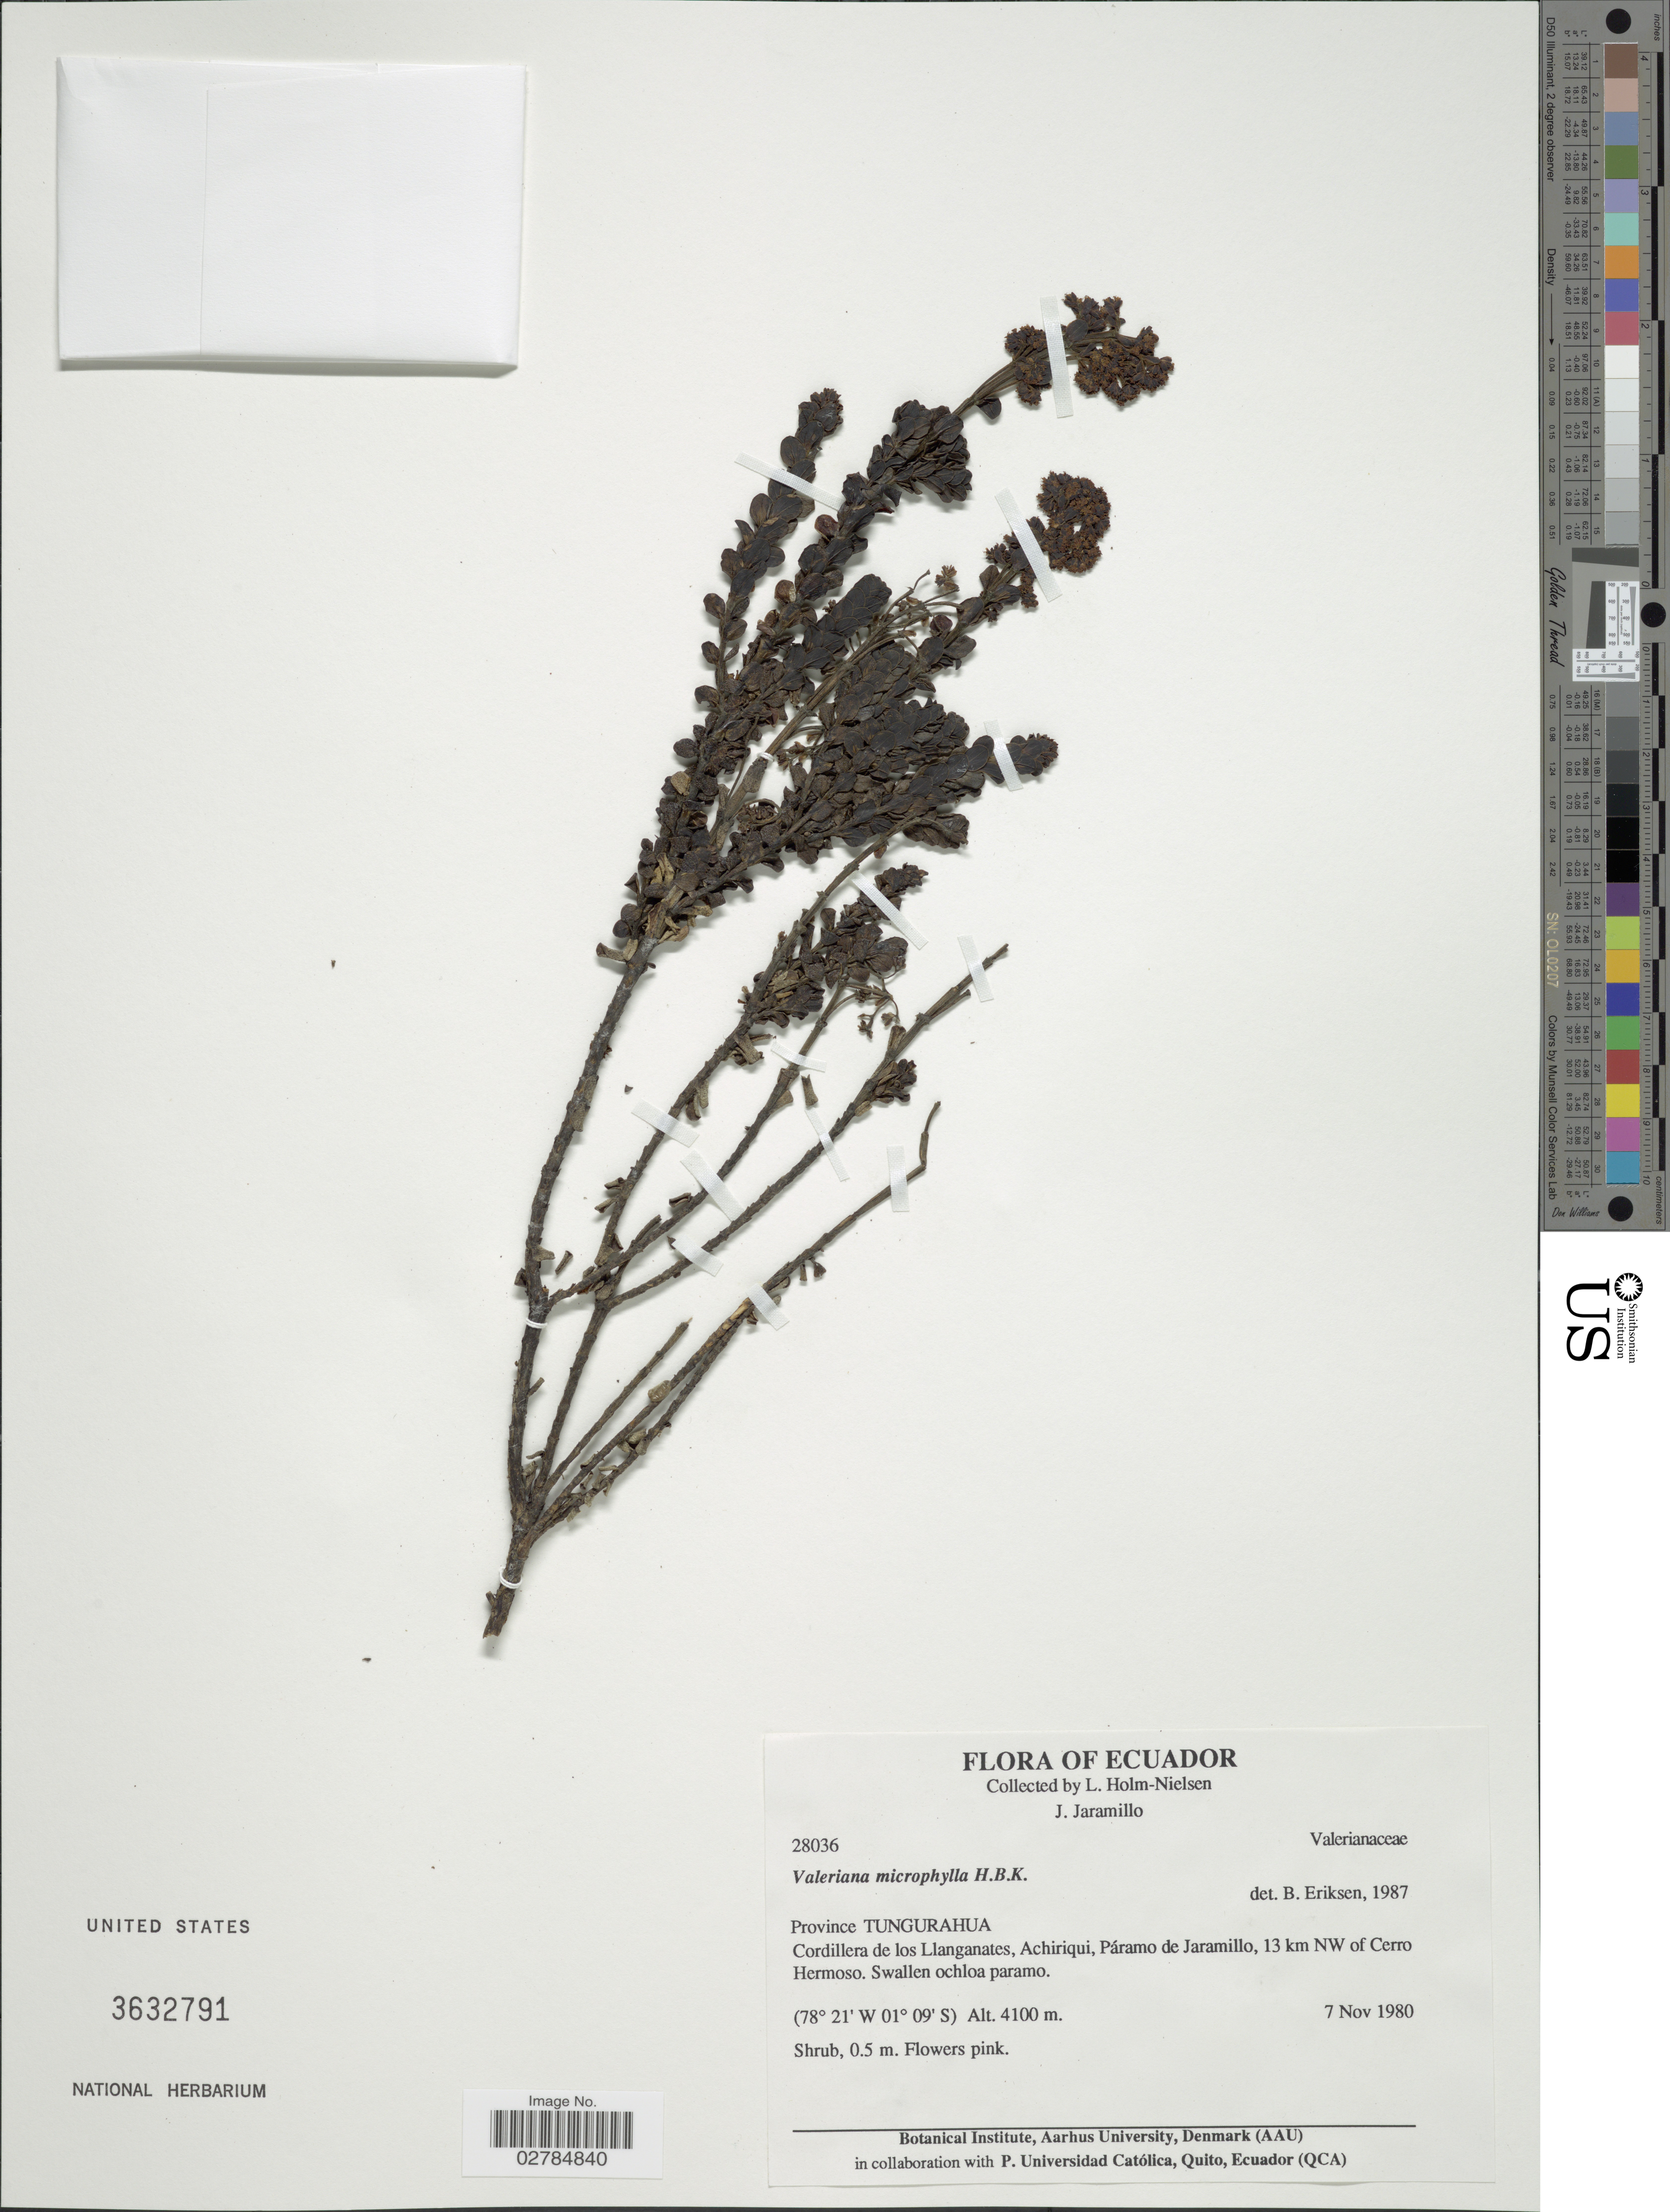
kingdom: Plantae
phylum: Tracheophyta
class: Magnoliopsida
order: Dipsacales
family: Caprifoliaceae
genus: Valeriana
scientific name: Valeriana microphylla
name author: Kunth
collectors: L. Holm-Nielsen & J. Jaramillo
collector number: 28036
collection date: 1980-11-07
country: Ecuador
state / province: Tungurahua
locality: Cordillera de los Llanganates, Achiriqui, Páramo de Jaramillo, 13 km NW of Cerro Hermoso.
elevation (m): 4100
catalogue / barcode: US 3632791